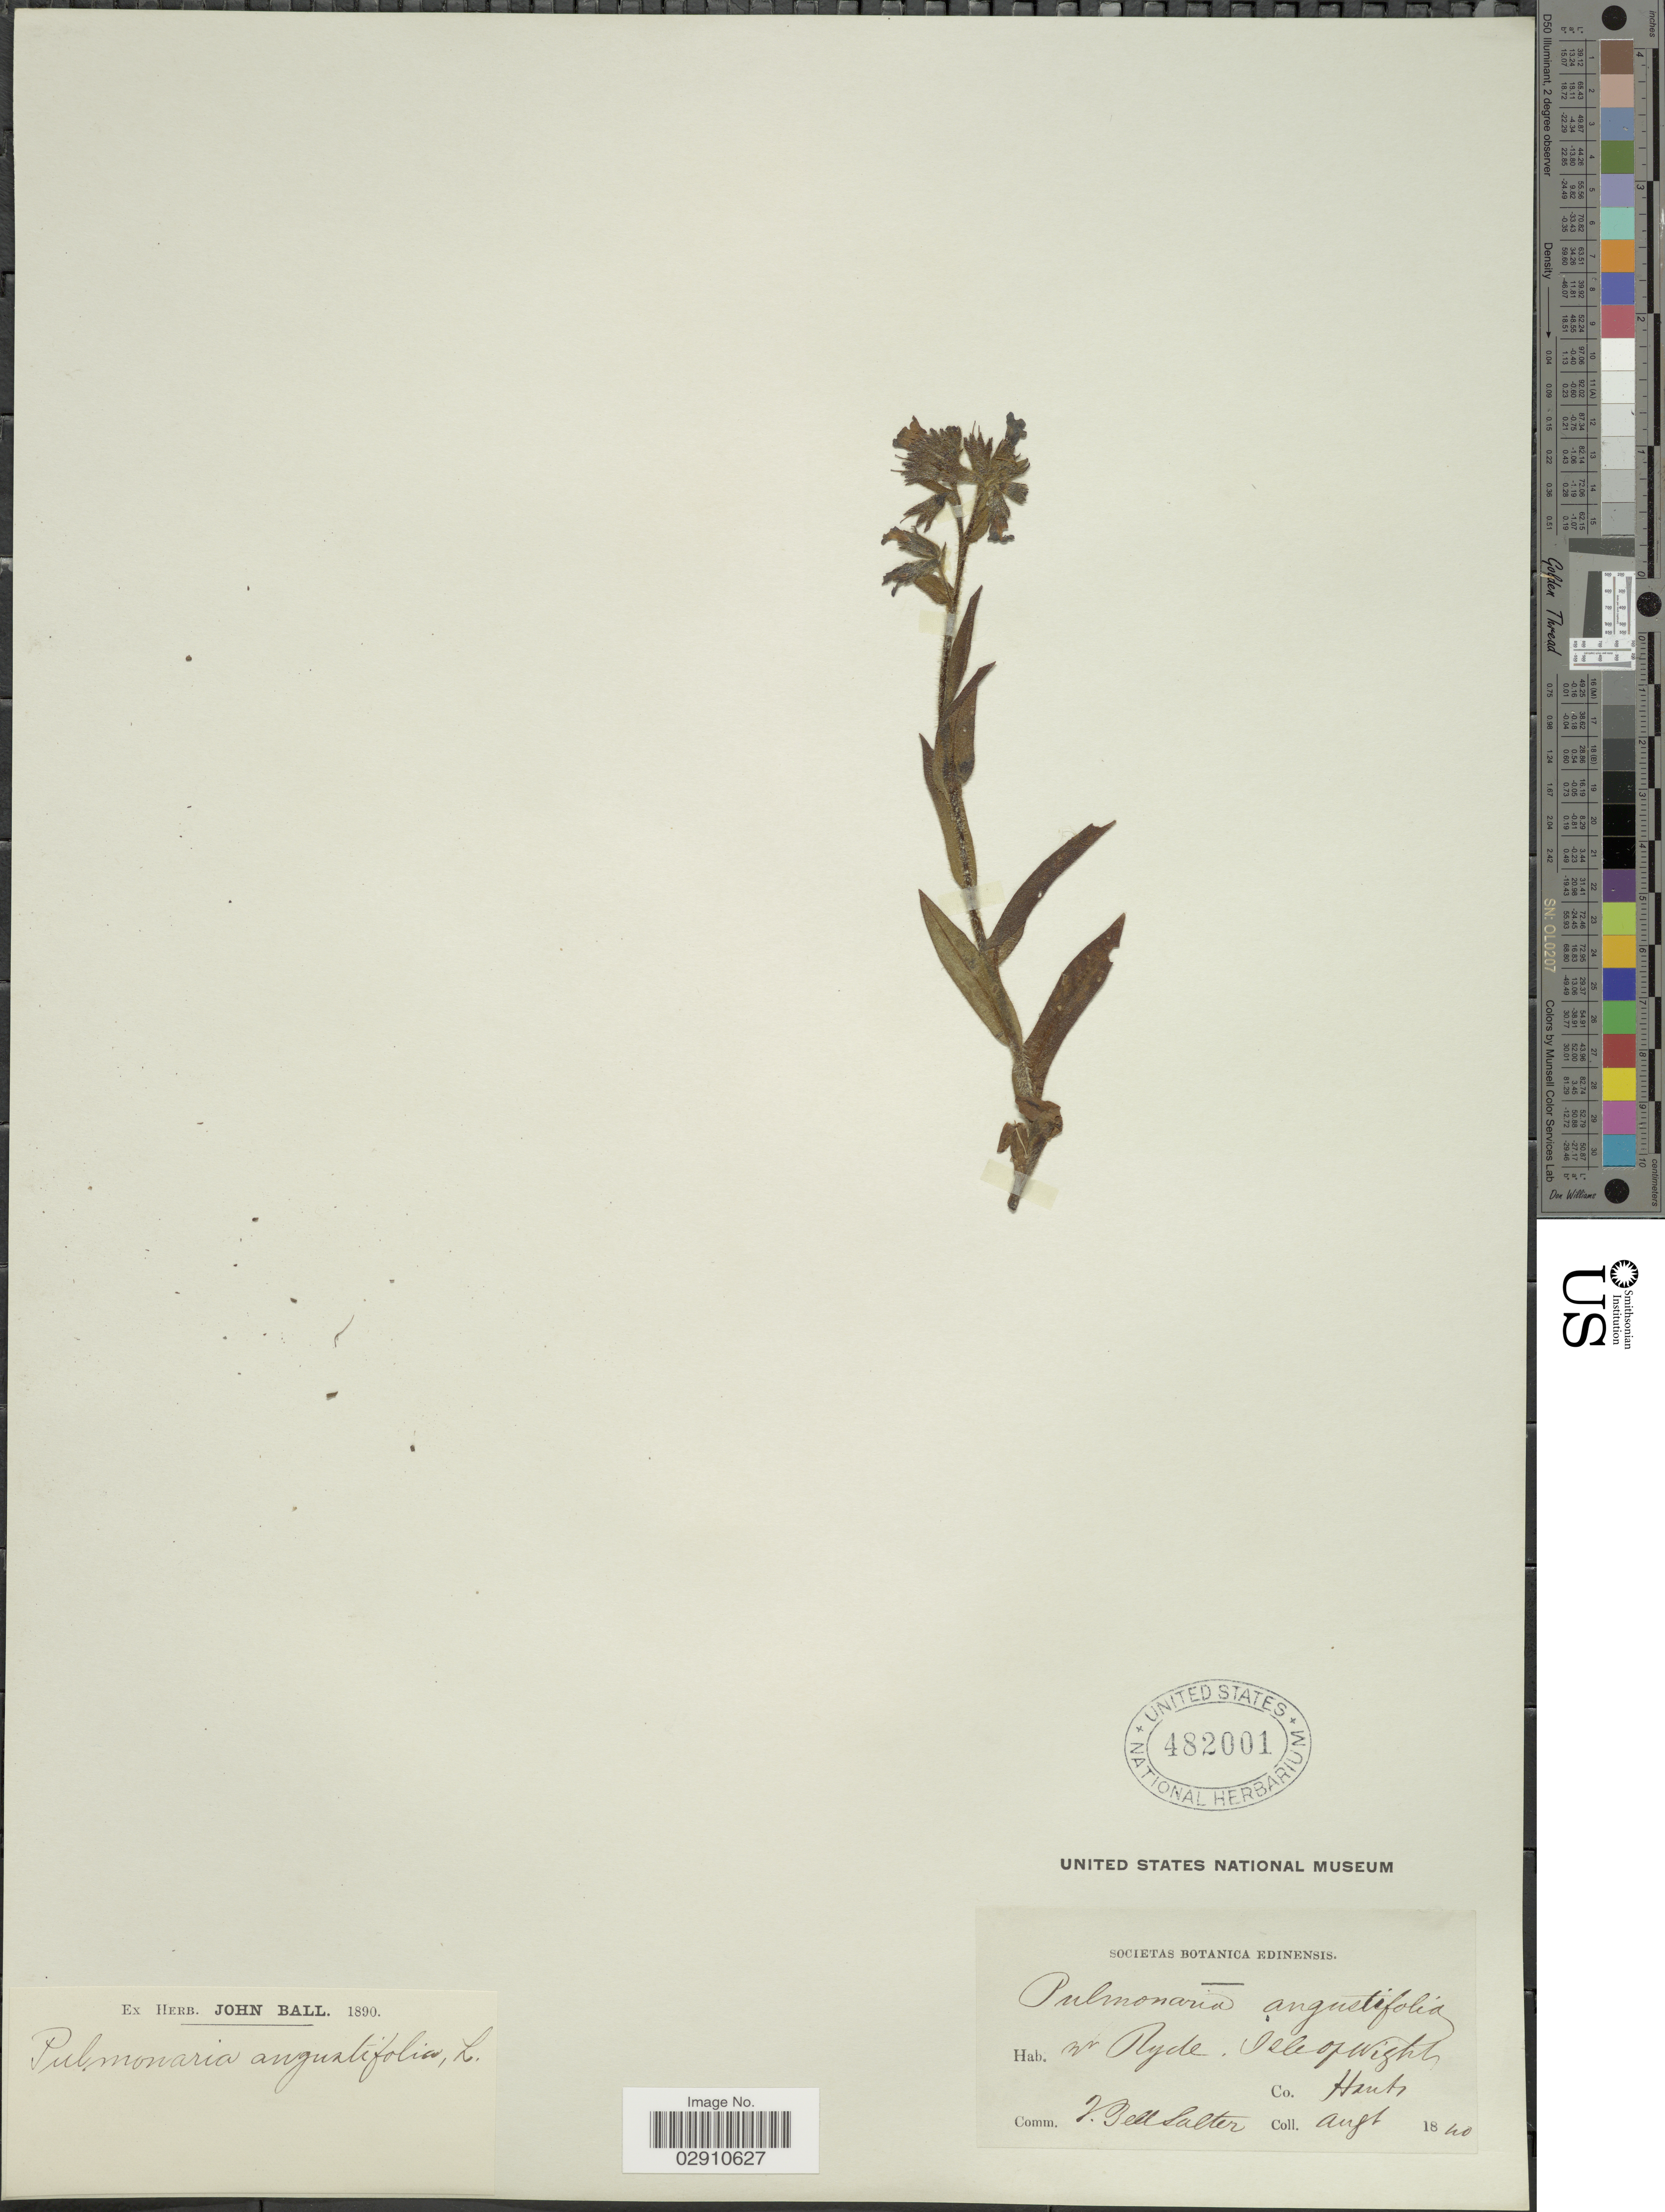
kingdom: Plantae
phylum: Tracheophyta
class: Magnoliopsida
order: Boraginales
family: Boraginaceae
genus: Pulmonaria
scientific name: Pulmonaria angustifolia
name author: L.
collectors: T. Salter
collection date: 1840-08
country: United Kingdom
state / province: England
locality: Nr Ryde, Isle of Wight Co Hampshire.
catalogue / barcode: US 482001